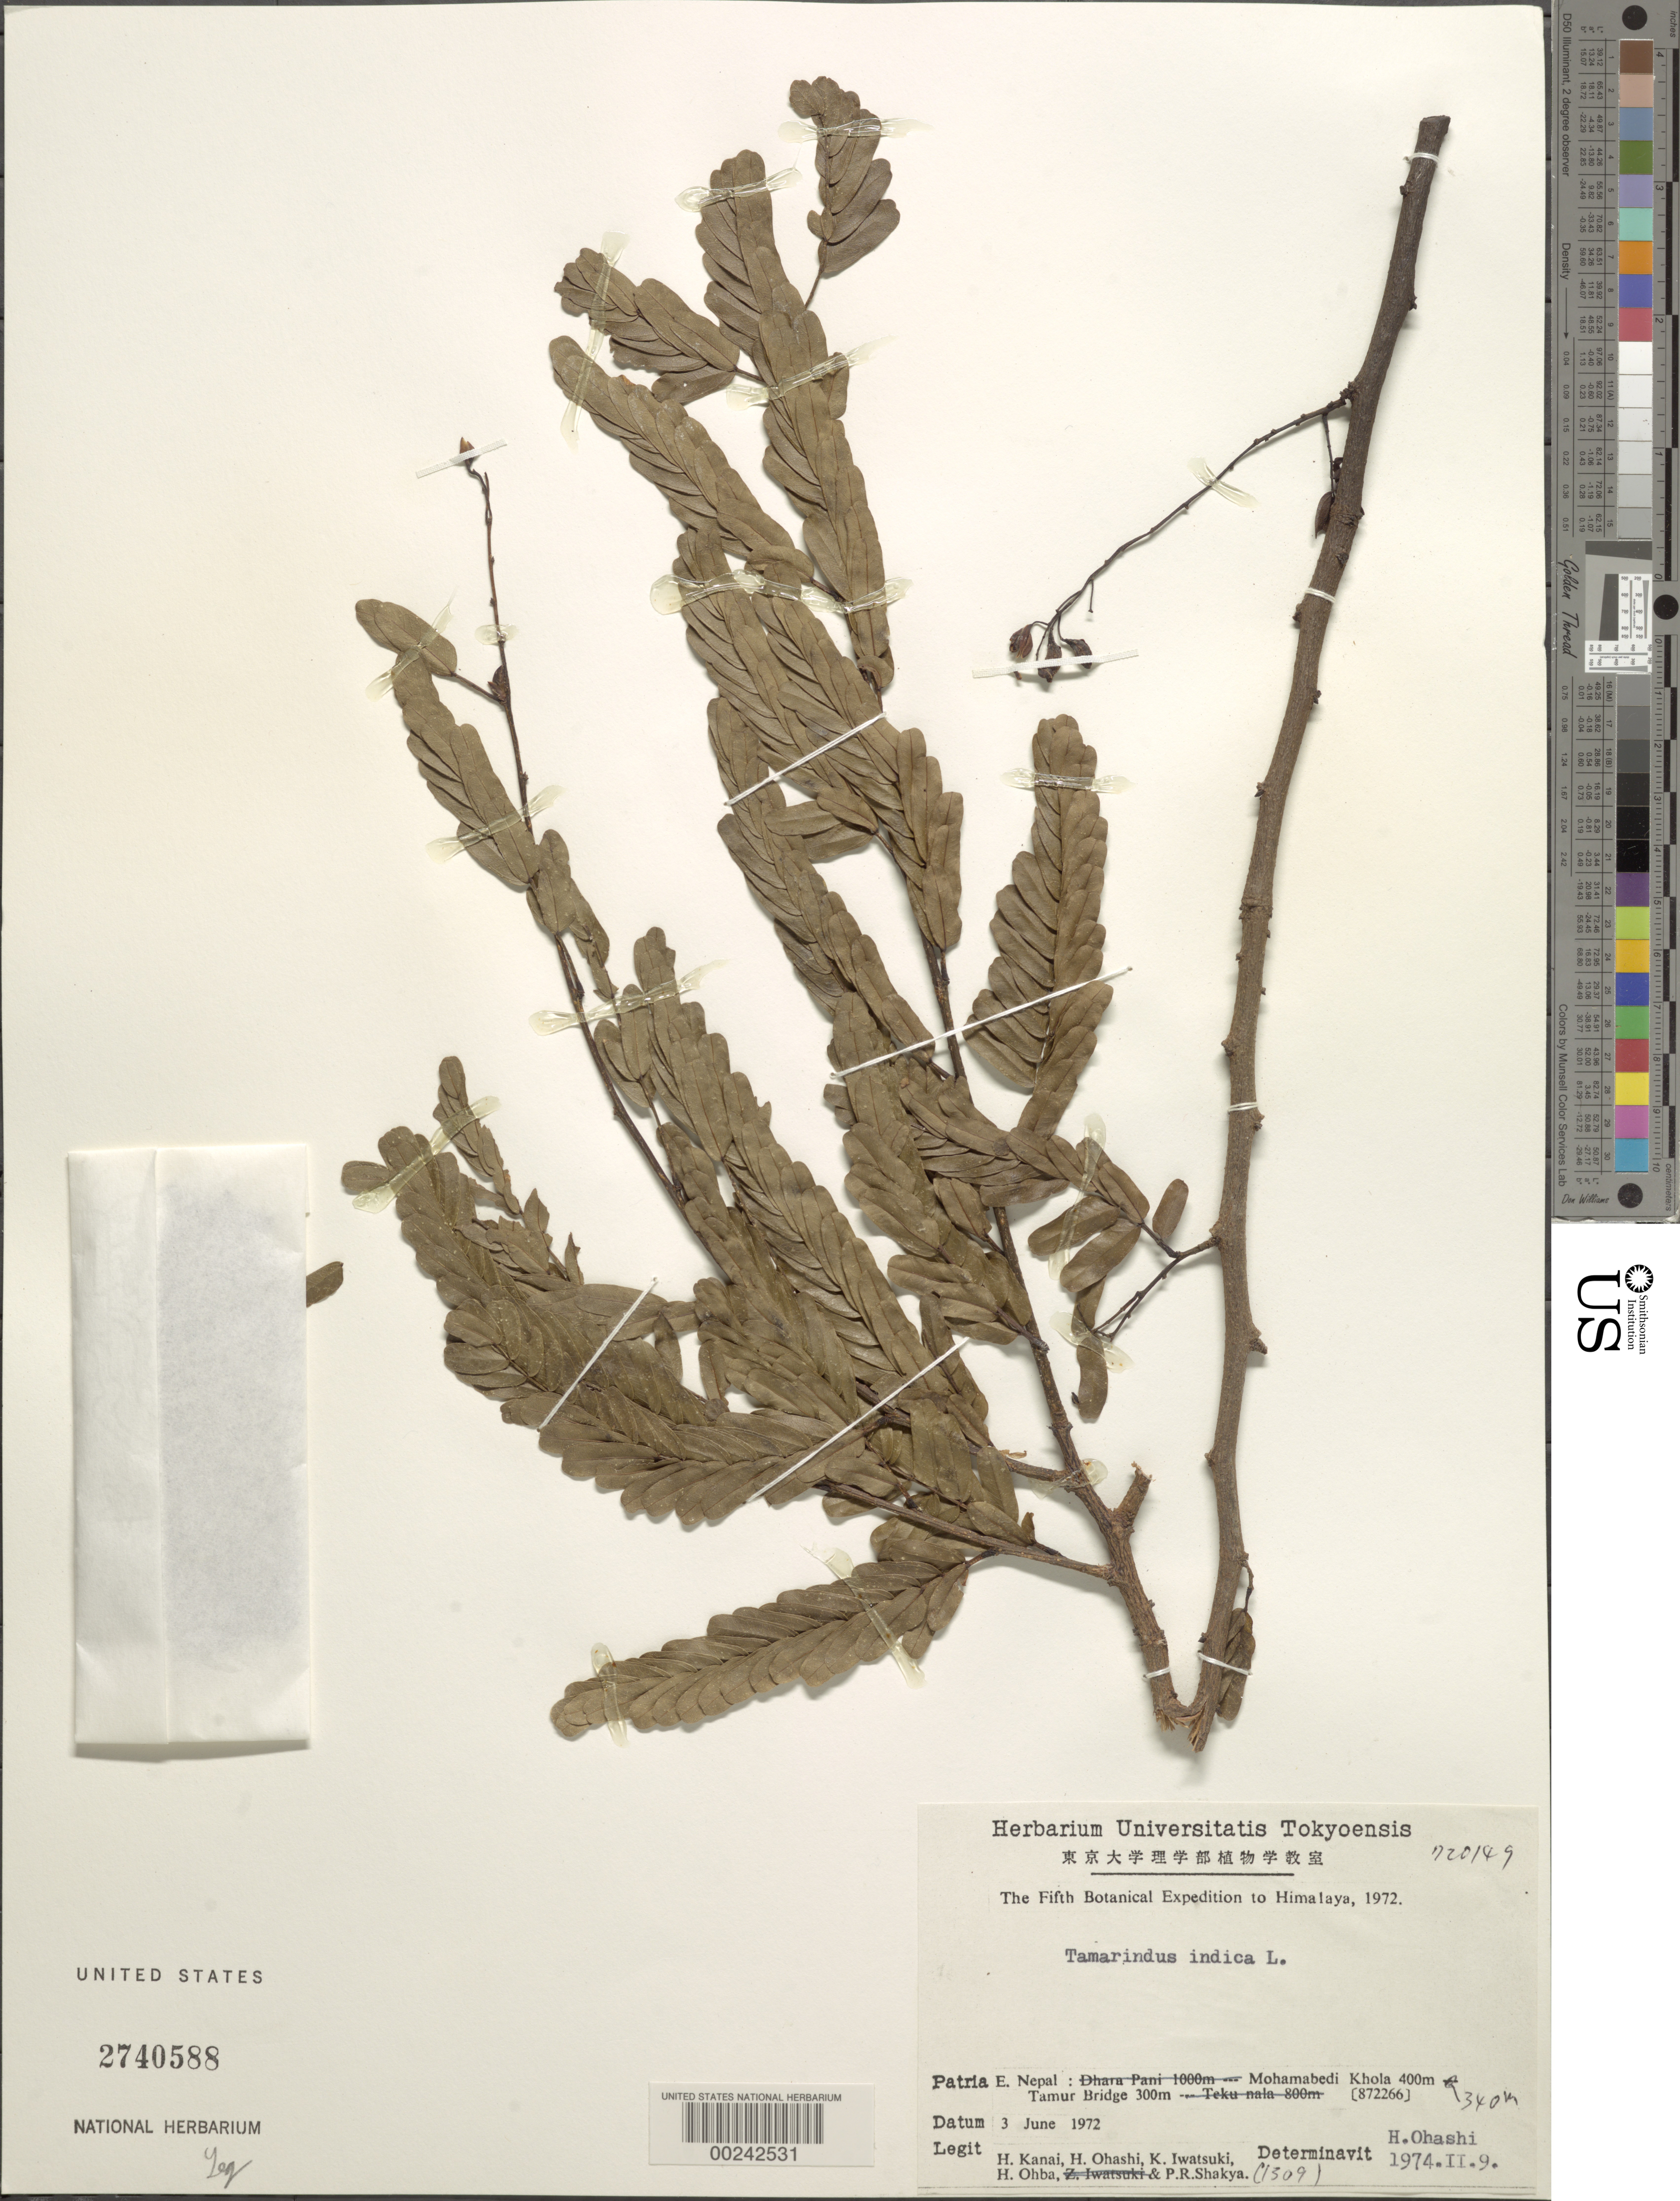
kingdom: Plantae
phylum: Tracheophyta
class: Magnoliopsida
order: Fabales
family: Fabaceae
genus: Tamarindus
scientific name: Tamarindus indica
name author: L.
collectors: H. Kanai, H. Ohashi, K. Iwatsuki, H. Ohba & P. Shakya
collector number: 1309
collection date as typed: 03 Jun 1972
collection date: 1972-06-03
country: Nepal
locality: Mohamabedi khola, tamur bridge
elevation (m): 300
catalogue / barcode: US 2740588